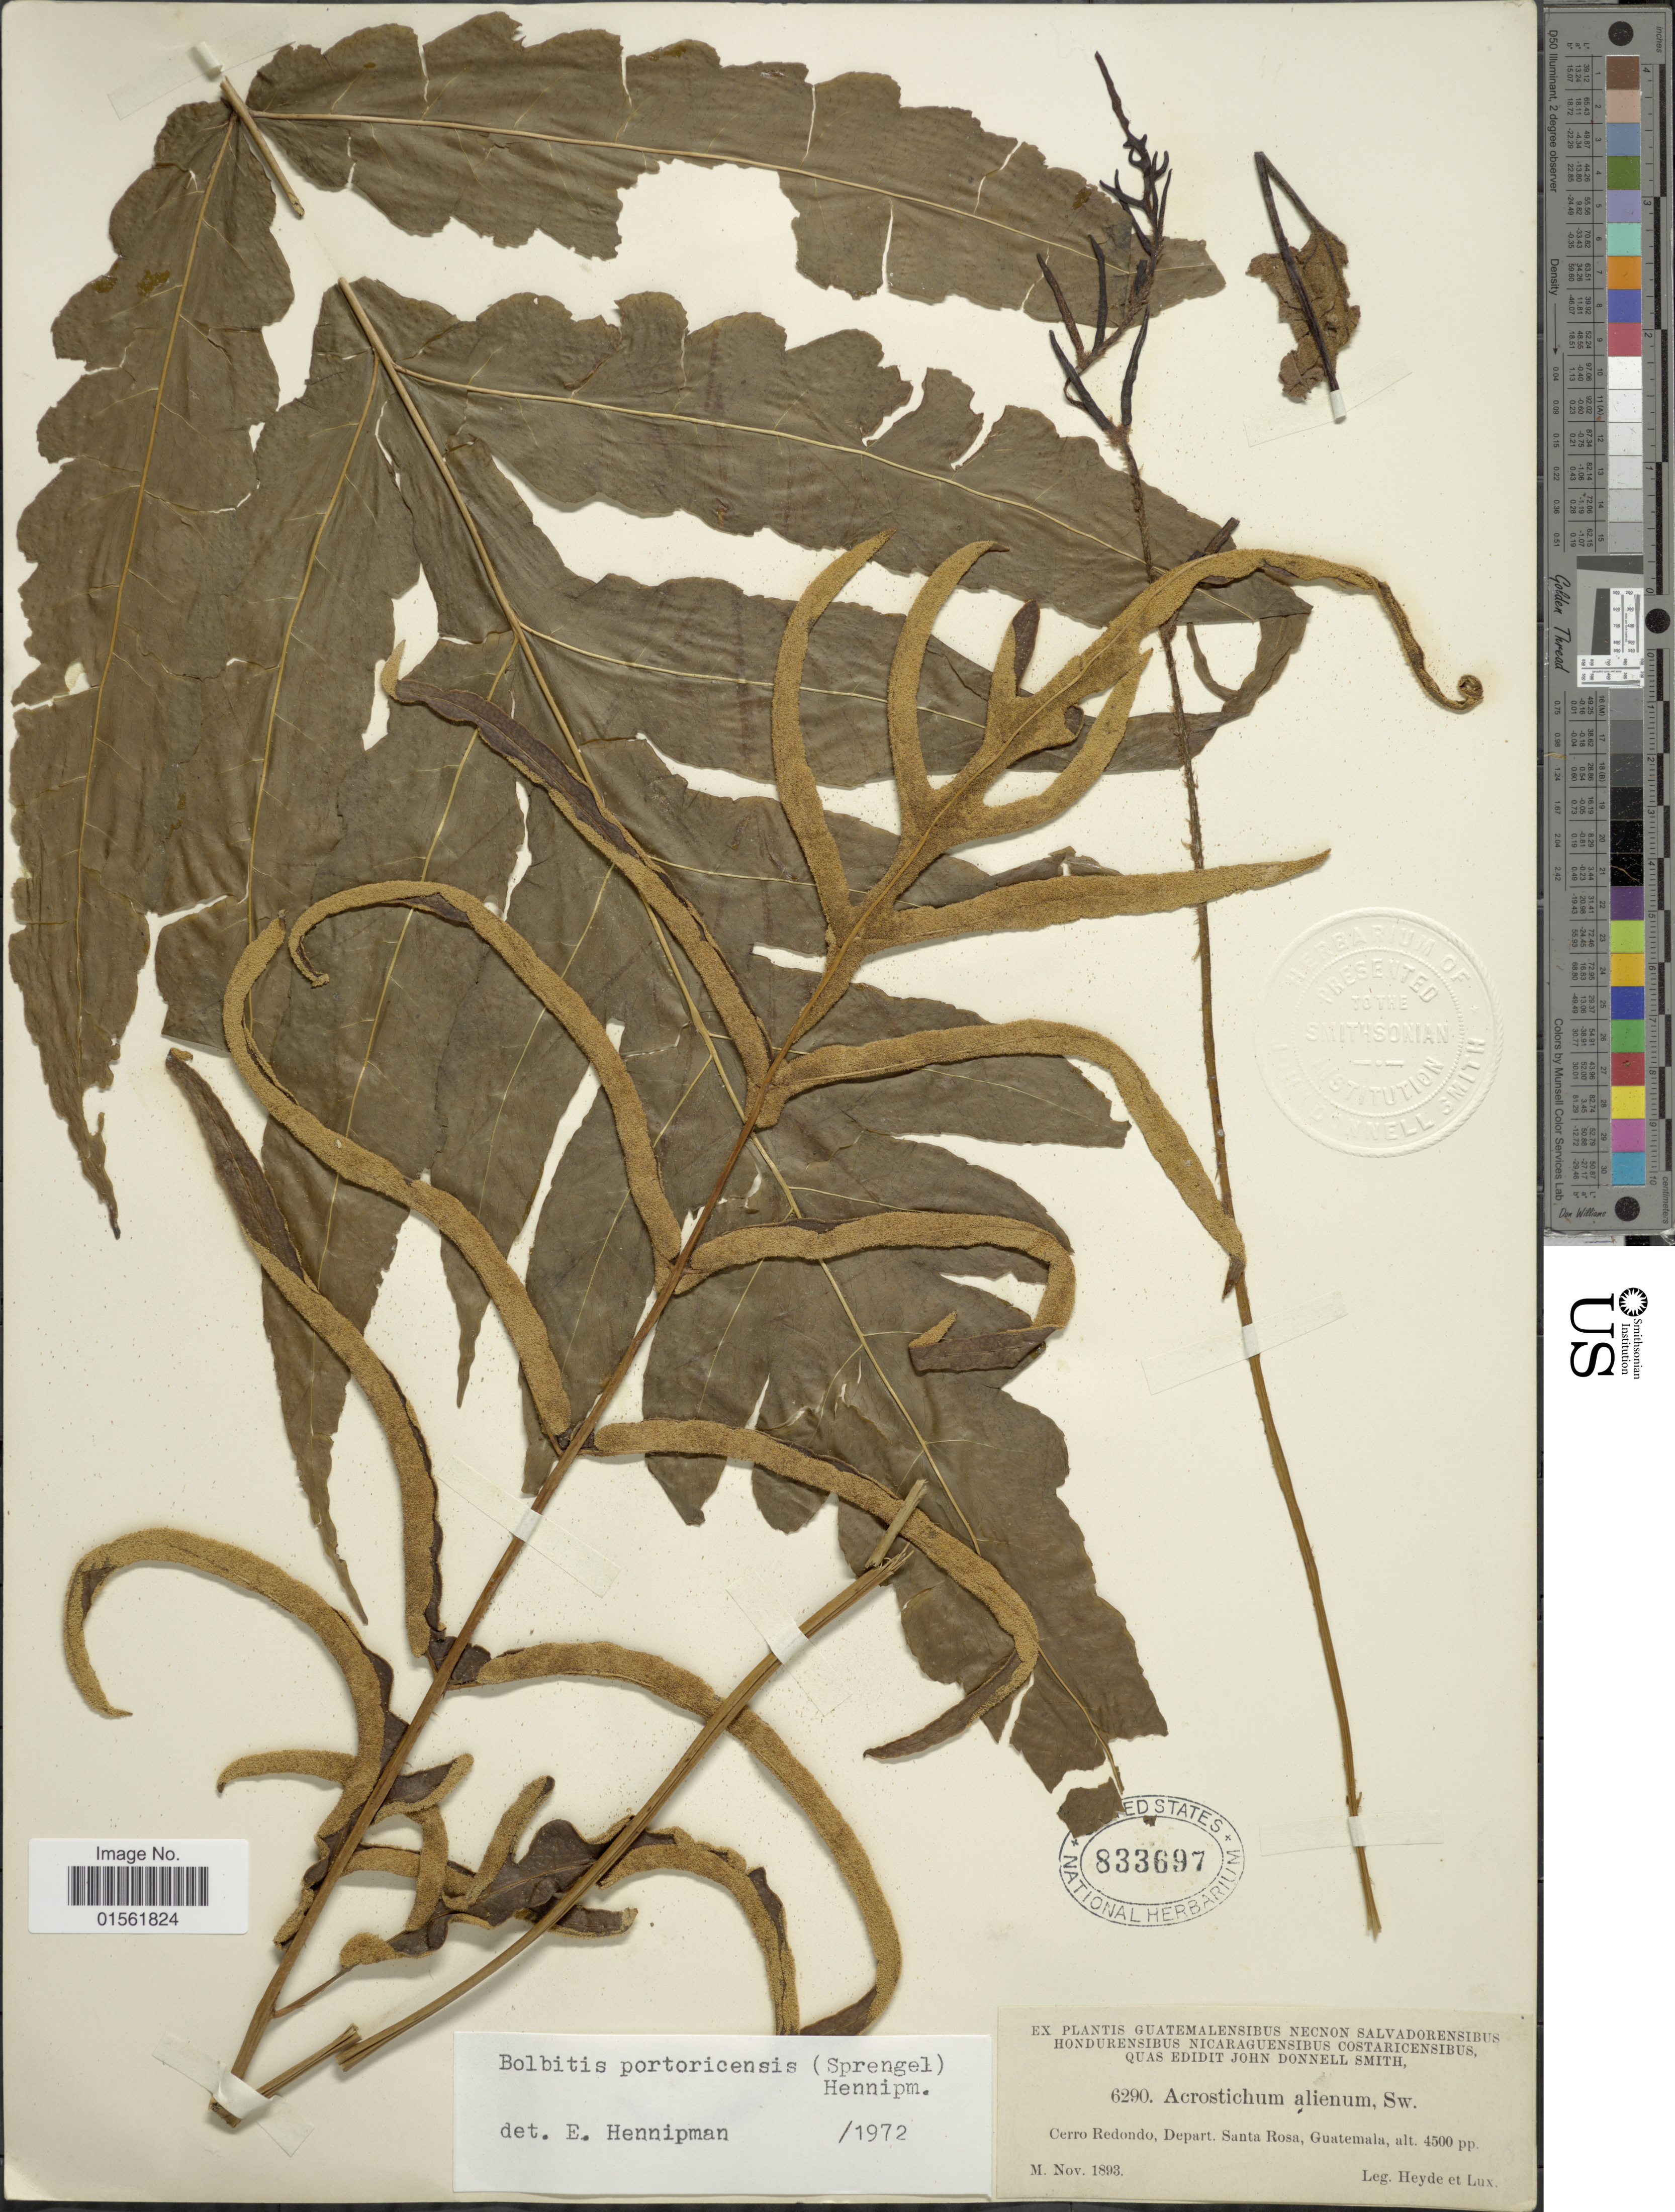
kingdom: Plantae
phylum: Tracheophyta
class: Polypodiopsida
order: Polypodiales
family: Dryopteridaceae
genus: Bolbitis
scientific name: Bolbitis portoricensis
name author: (Spreng.) Hennipman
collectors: Heyde & Lux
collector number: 6290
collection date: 1893-11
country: Guatemala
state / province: Santa Rosa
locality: Cerro Redondo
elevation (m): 1372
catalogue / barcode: US 833697